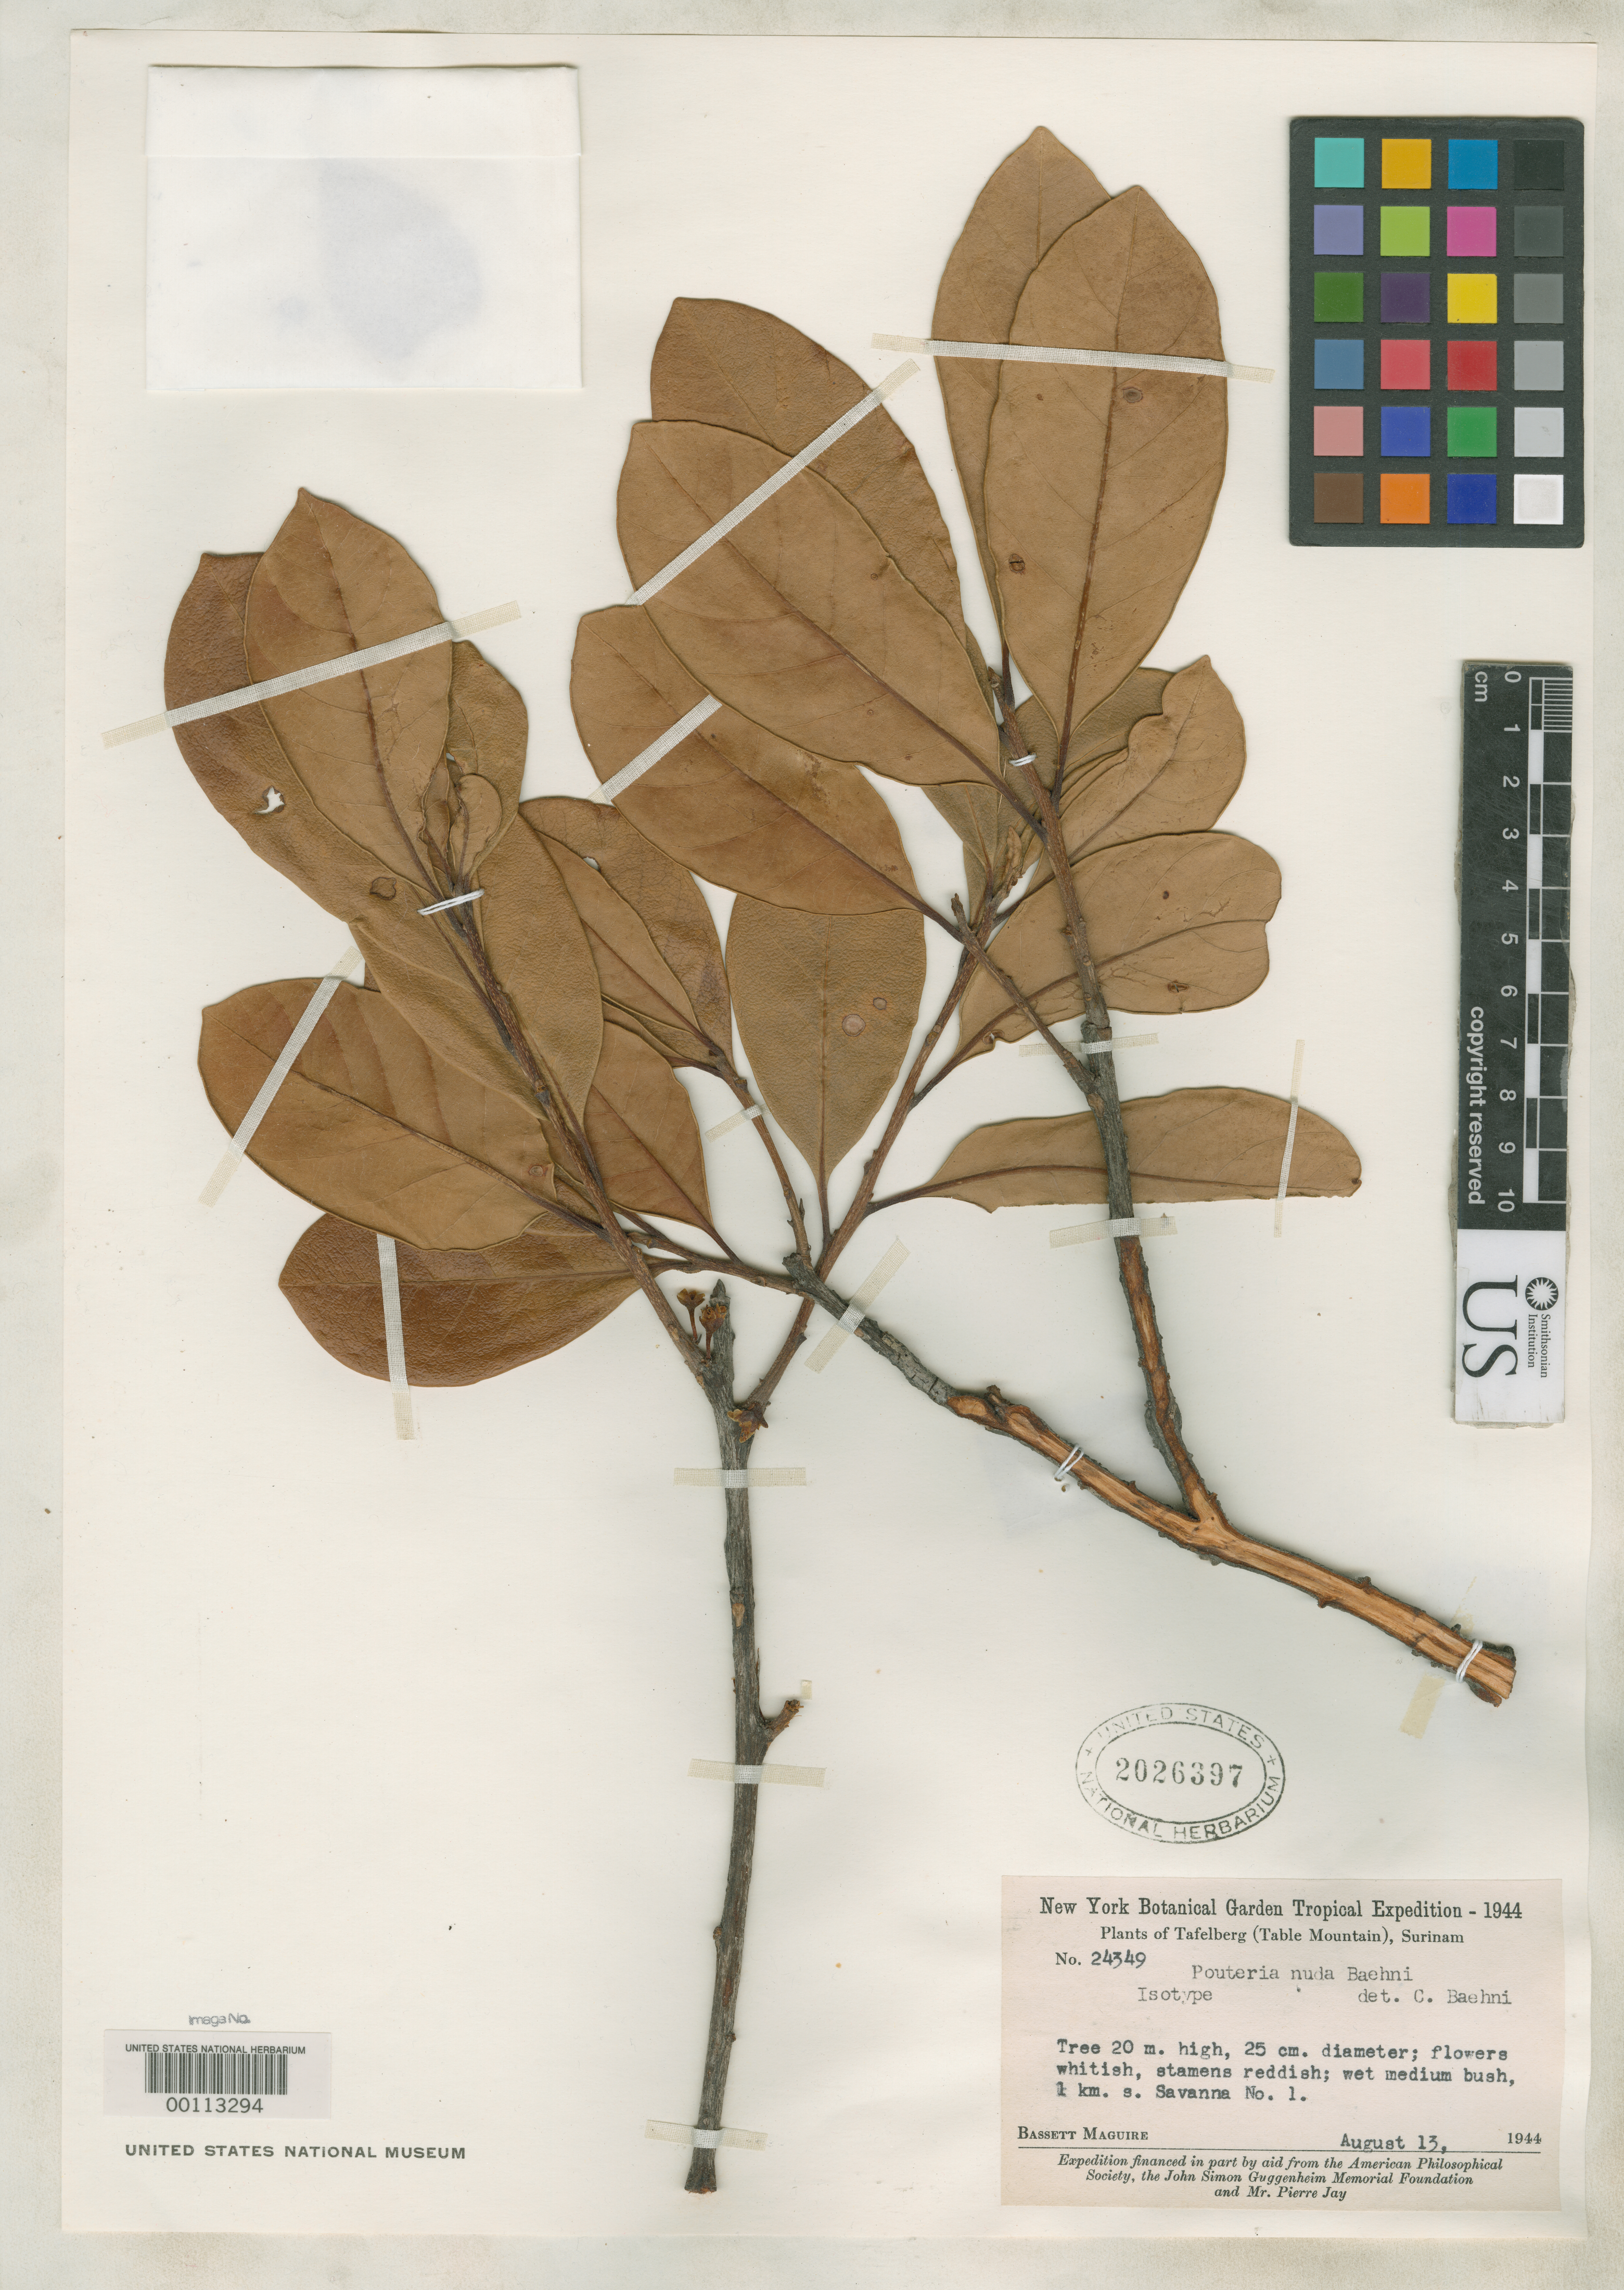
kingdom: Plantae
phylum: Tracheophyta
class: Magnoliopsida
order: Ericales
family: Sapotaceae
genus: Pouteria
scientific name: Pouteria nuda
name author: Baehni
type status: Isotype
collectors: B. Maguire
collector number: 24349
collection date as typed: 13 Aug 1944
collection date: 1944-08-13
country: Suriname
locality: Tafelberg.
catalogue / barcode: US 2026397